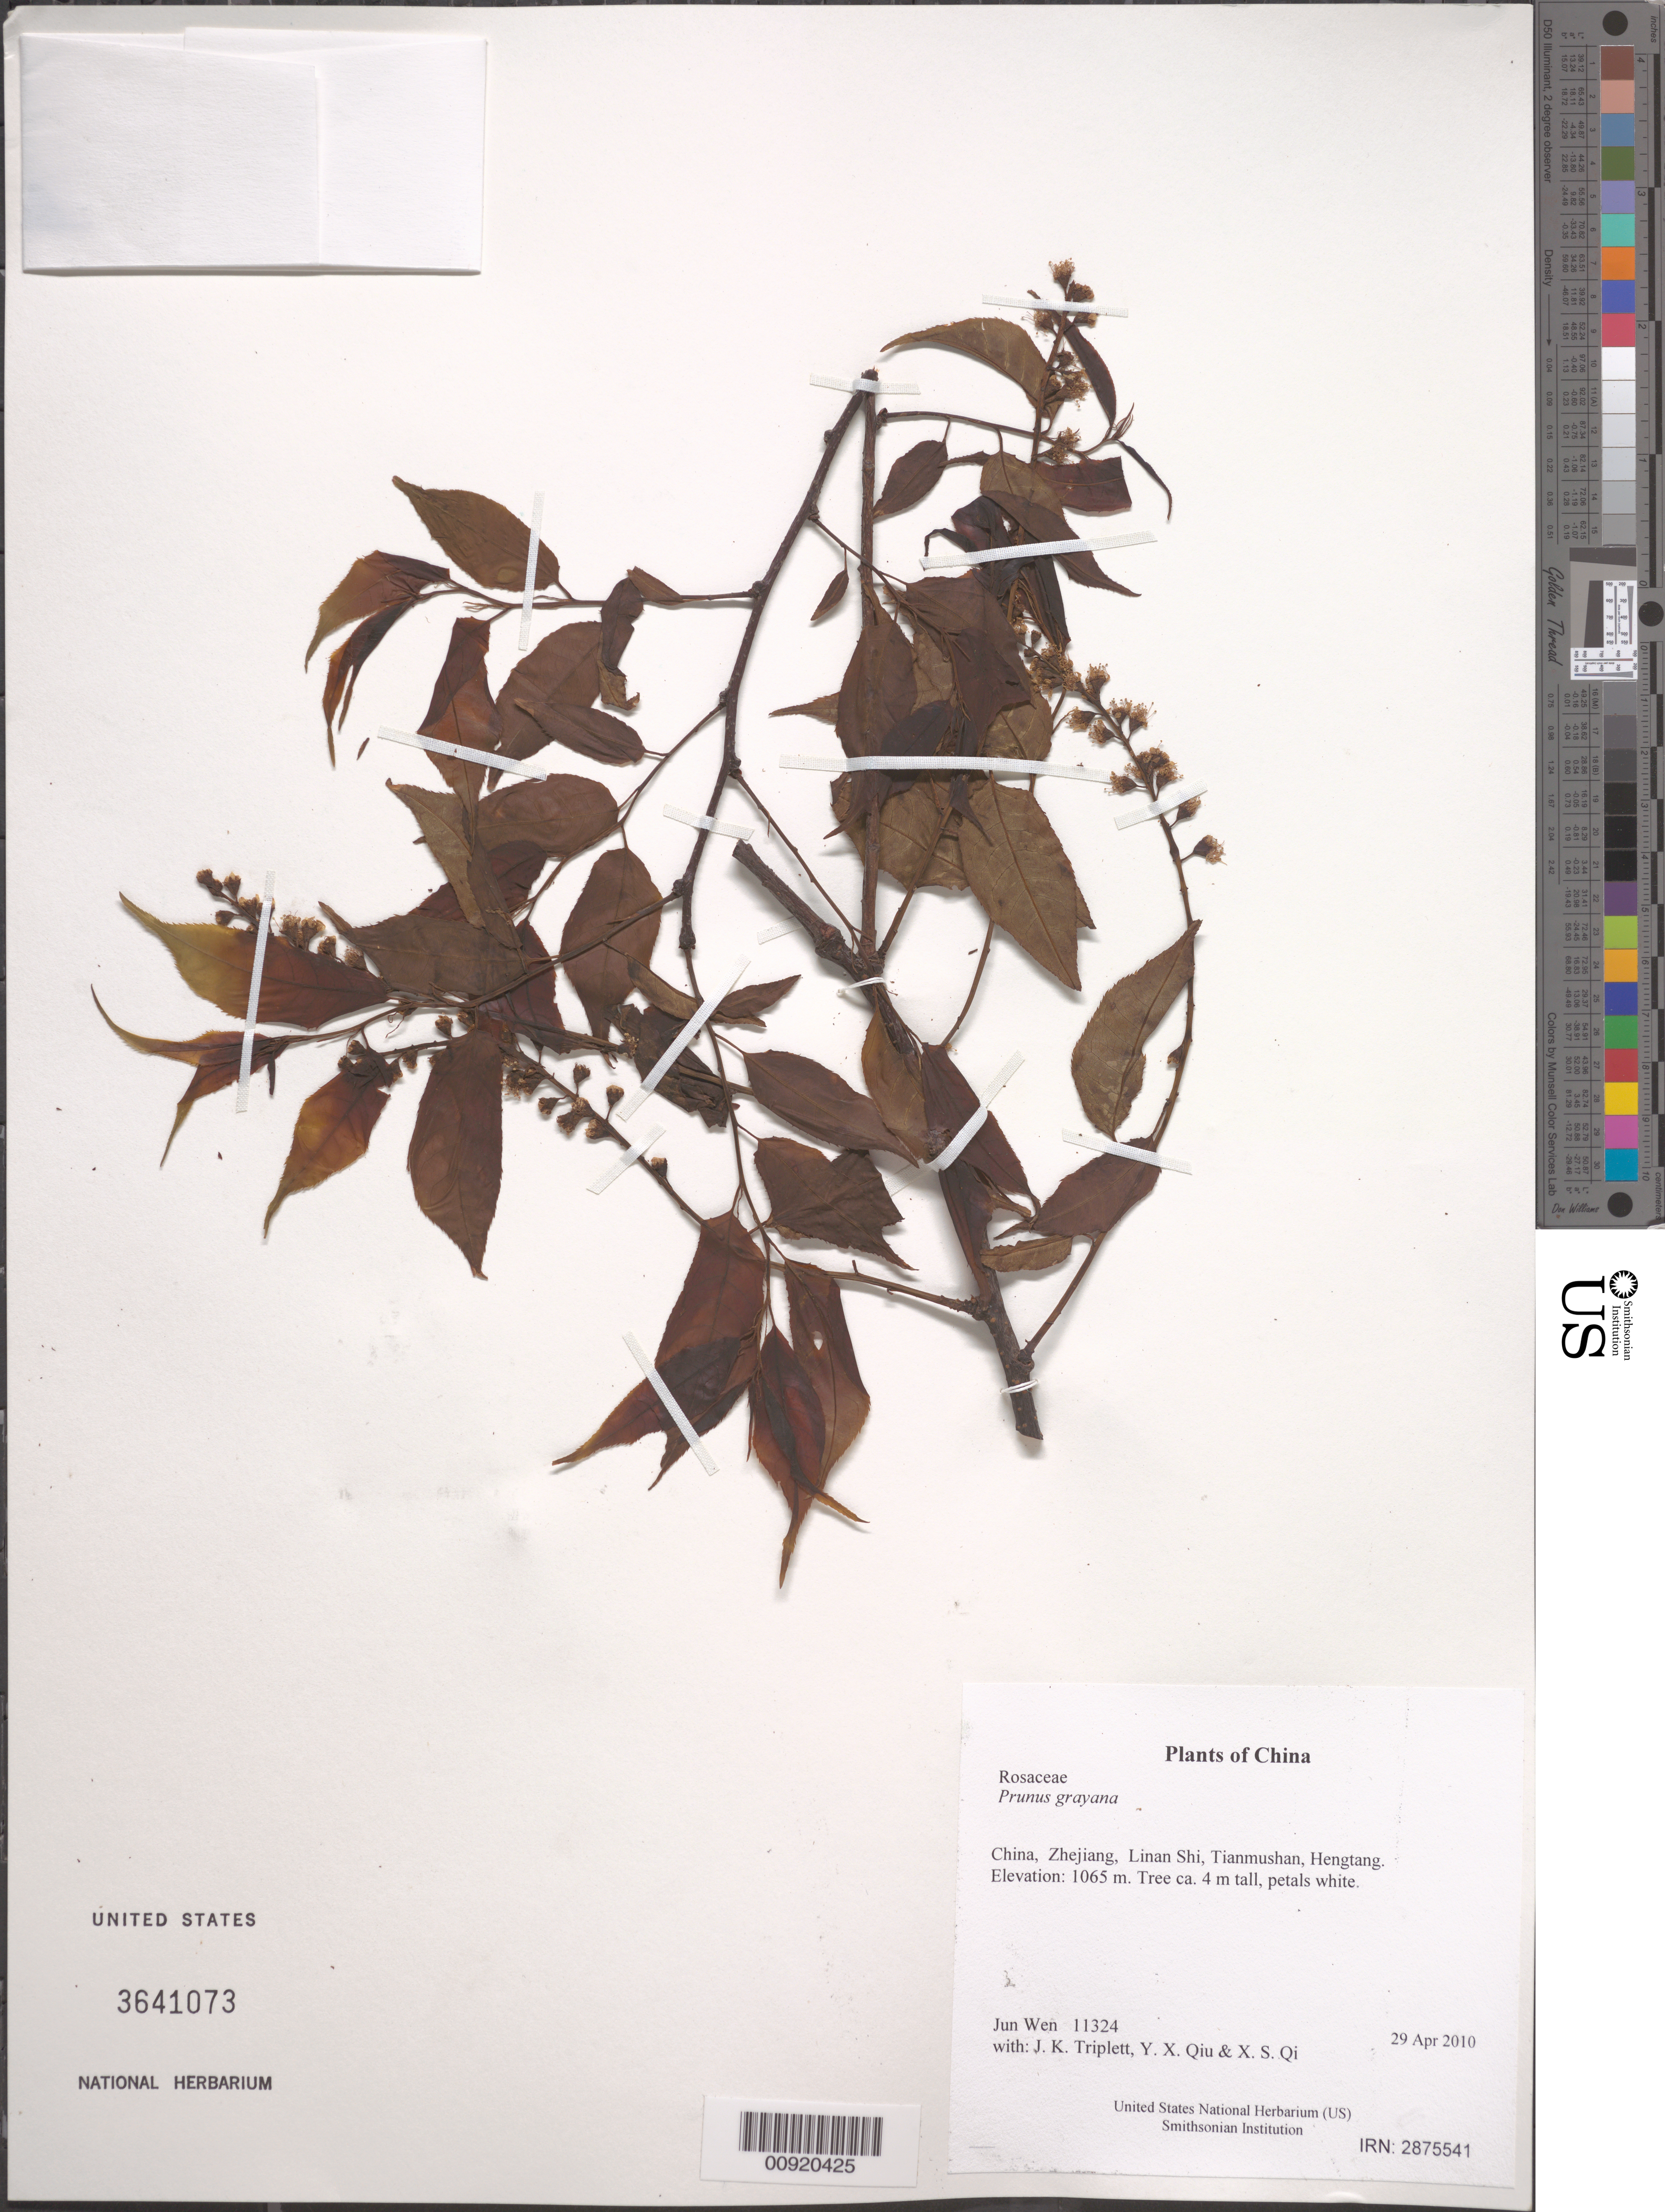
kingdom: Plantae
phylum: Tracheophyta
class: Magnoliopsida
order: Rosales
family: Rosaceae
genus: Prunus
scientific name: Prunus grayana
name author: Maxim.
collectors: J. Wen, J. K. Triplett, Y. X. Qiu & X. S. Qi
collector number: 11324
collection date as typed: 29 Apr 2010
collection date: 2010-04-29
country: China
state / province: Zhejiang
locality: Linan Shi, Tianmushan, Hengtang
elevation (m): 1065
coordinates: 30 21.568 N, 119 25.852 E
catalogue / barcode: US 3641073